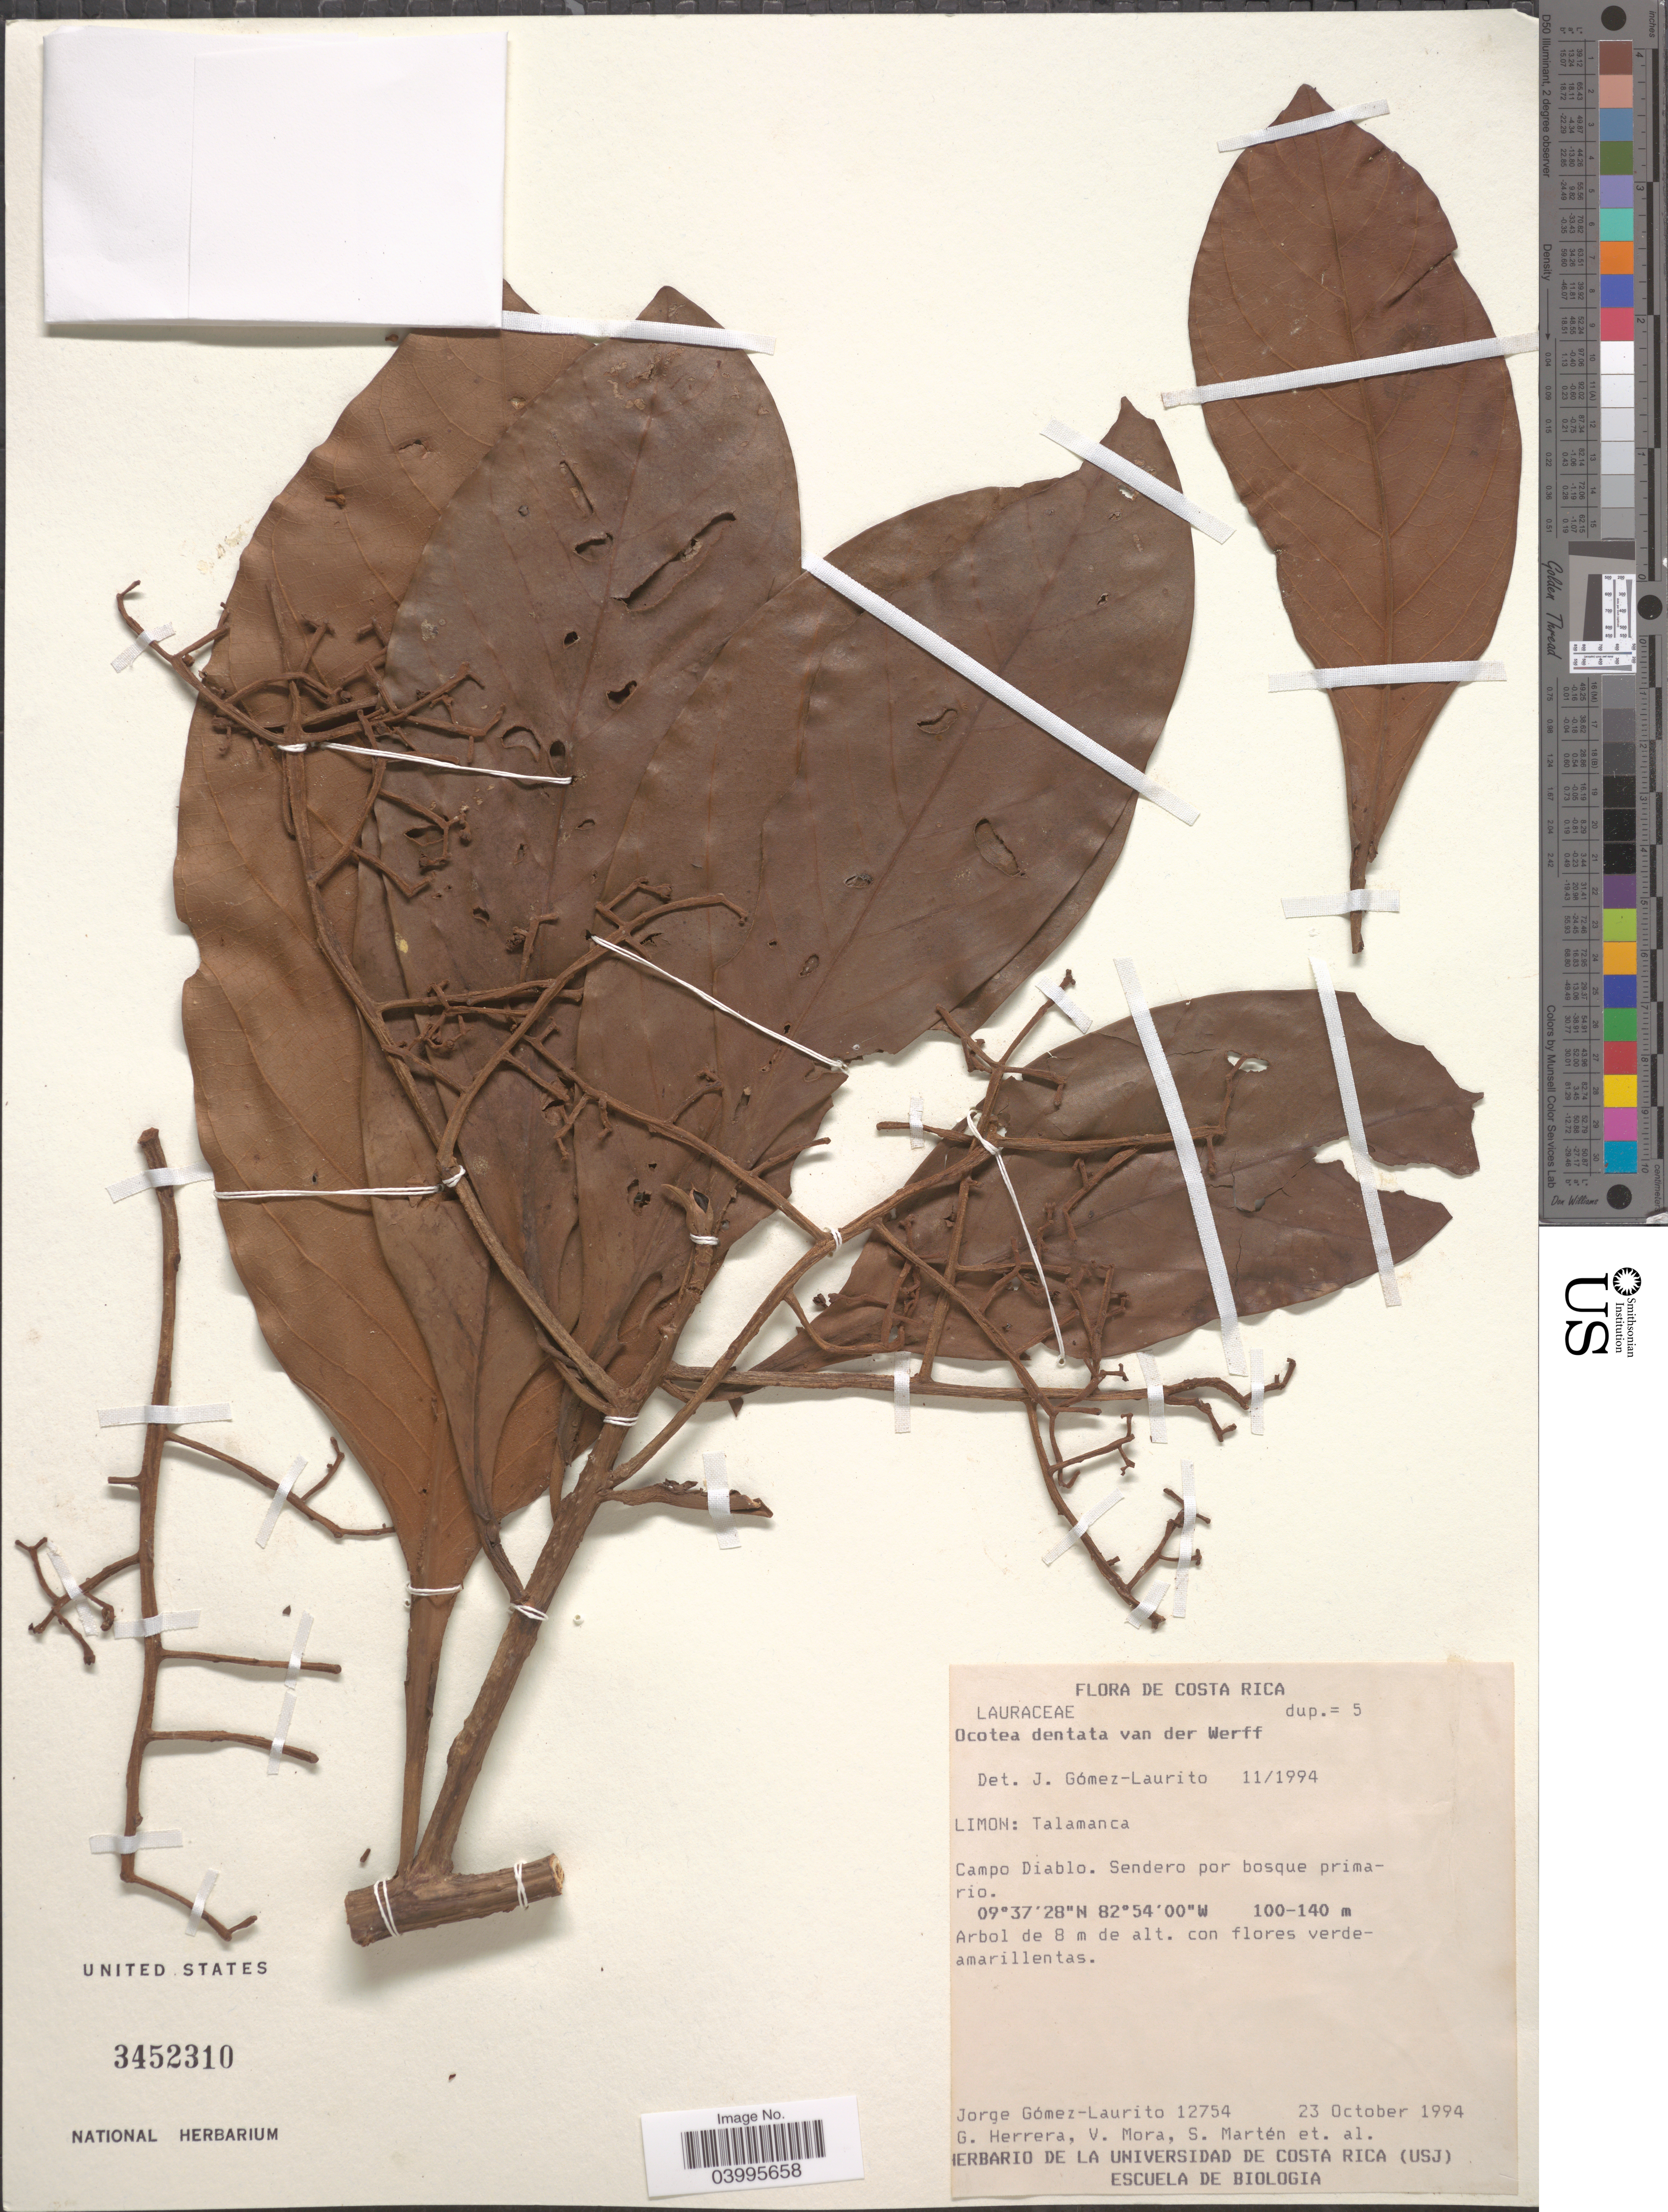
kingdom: Plantae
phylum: Tracheophyta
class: Magnoliopsida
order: Laurales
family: Lauraceae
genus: Ocotea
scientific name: Ocotea dentata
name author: van der Werff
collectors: J. A. Gómez-Laurito, G. Herrera, V. Mora, S. Marten & et al.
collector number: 12754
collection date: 1994-10-23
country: Costa Rica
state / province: Limón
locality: Talamanca. Campo Diablo. Sendero por bosque primario.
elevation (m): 100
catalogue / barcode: US 3452310